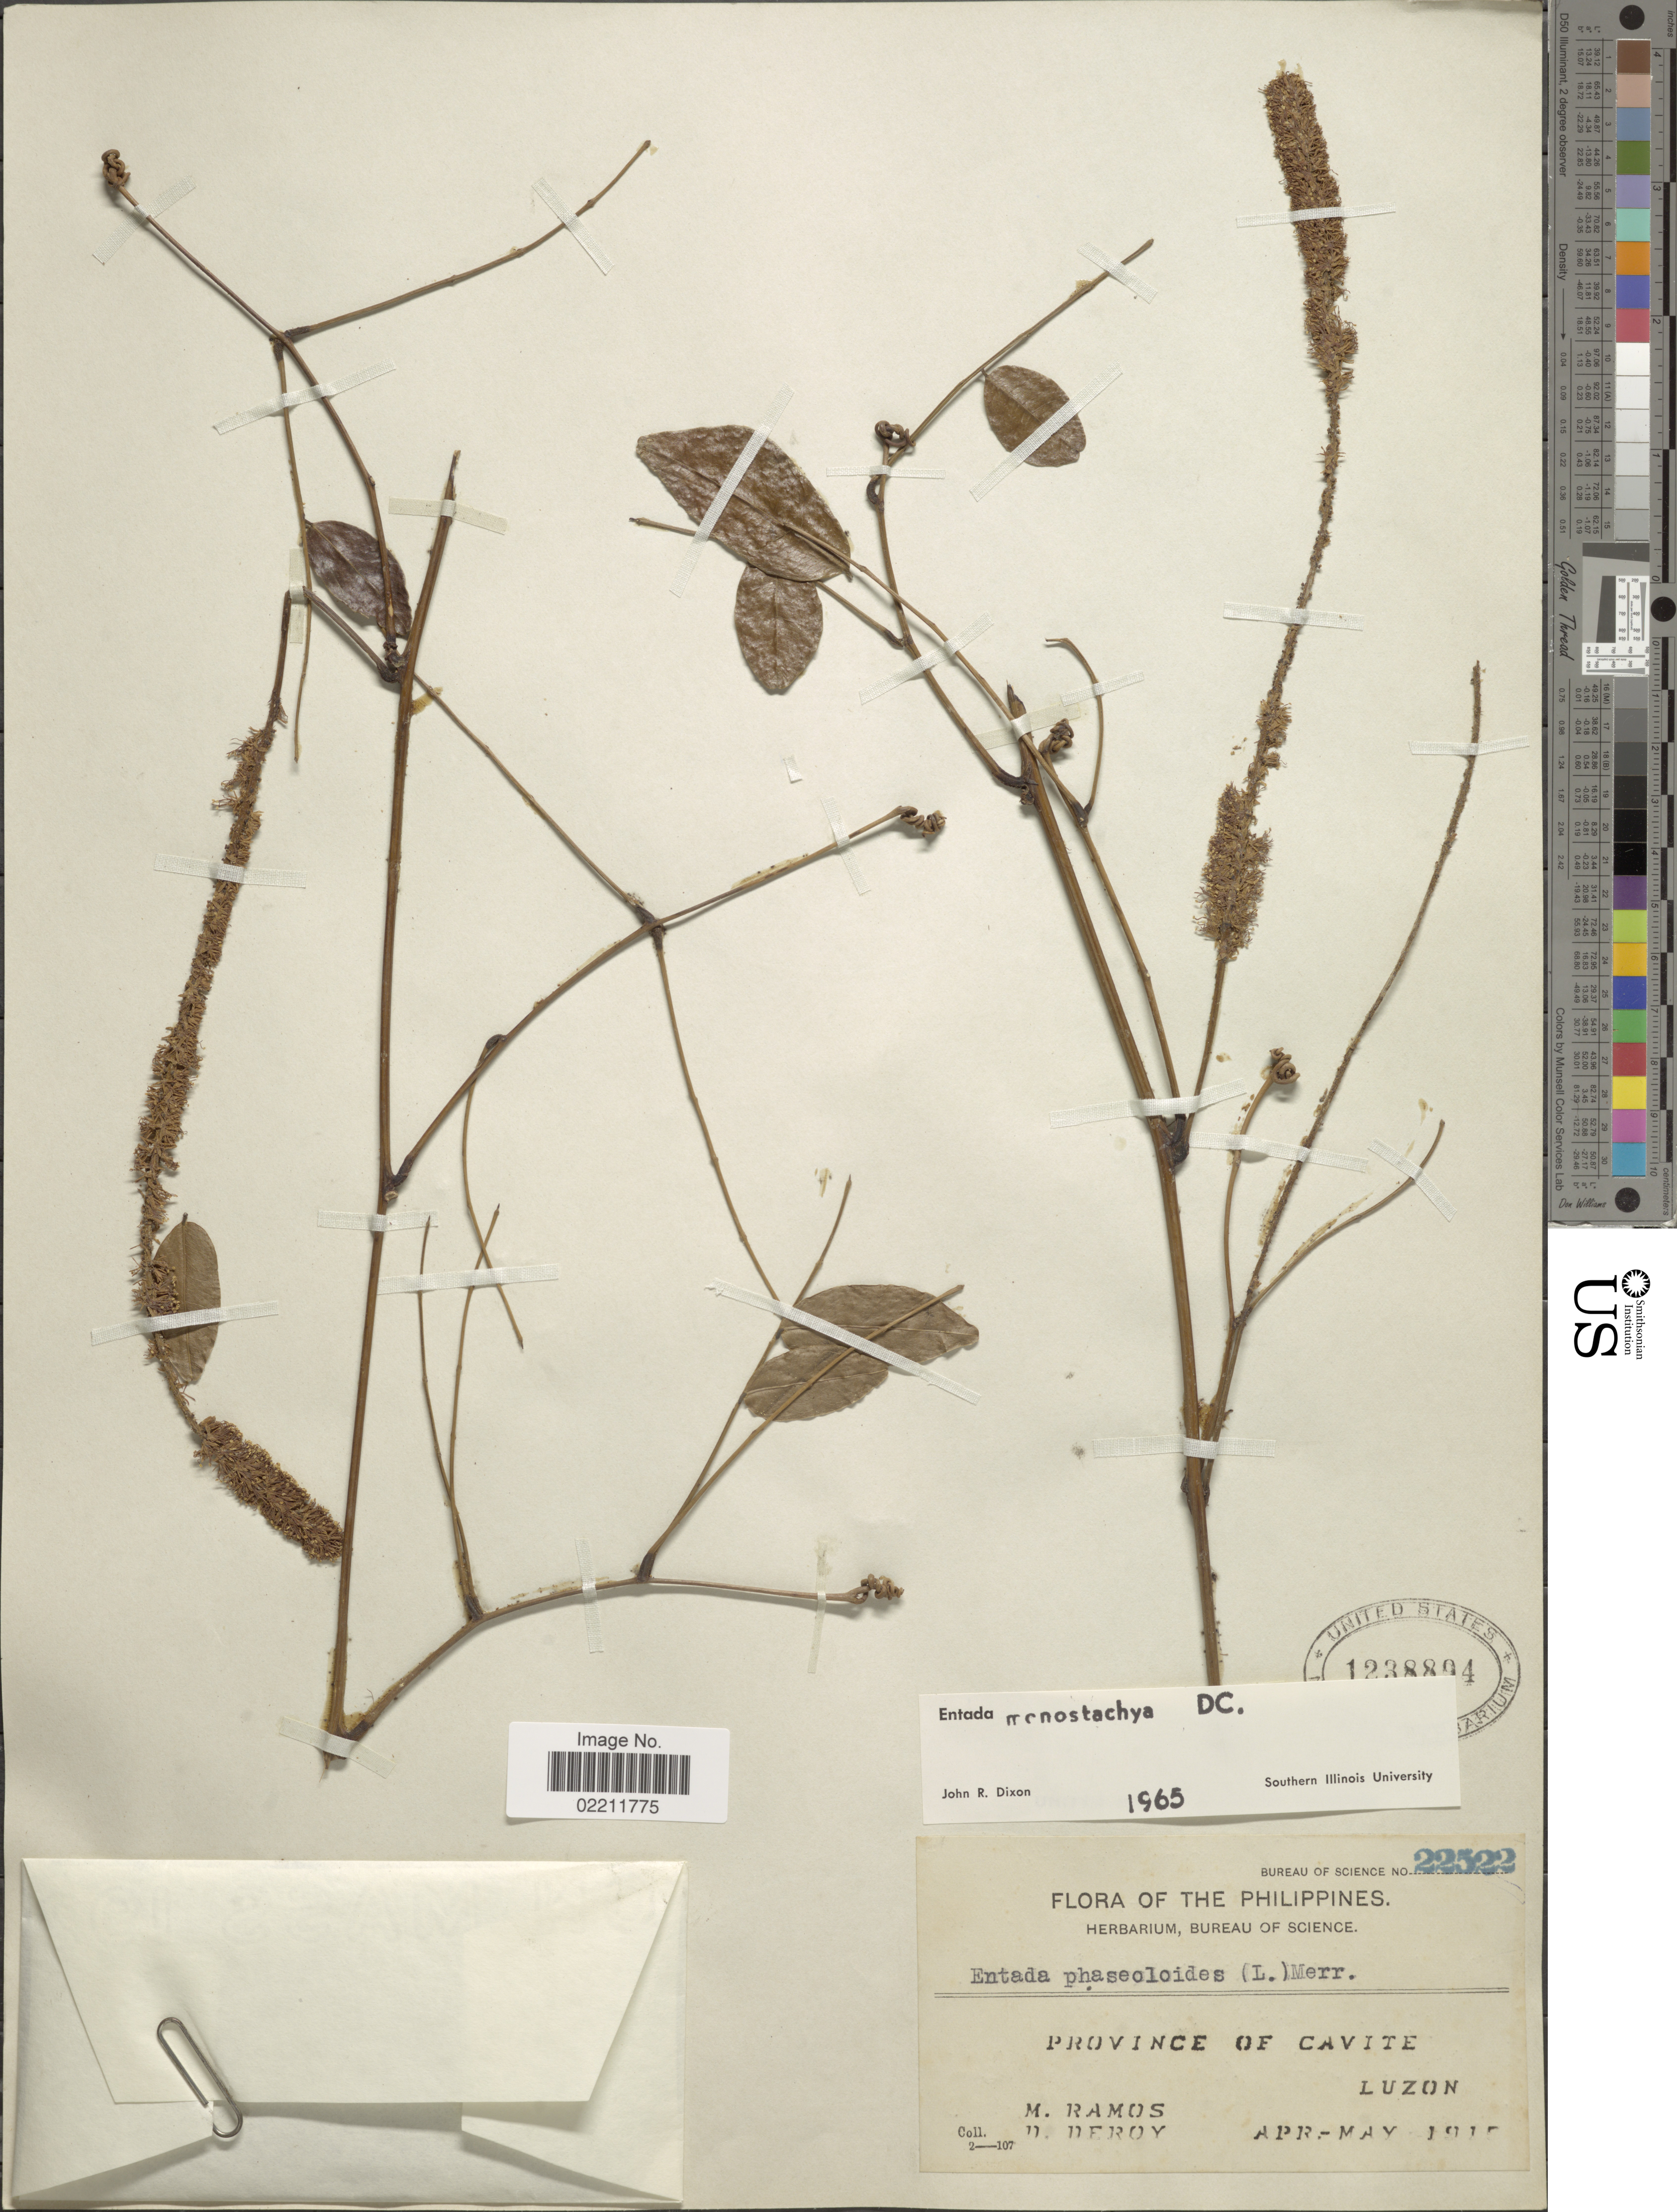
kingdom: Plantae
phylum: Tracheophyta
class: Magnoliopsida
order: Fabales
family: Fabaceae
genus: Entada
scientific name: Entada scandens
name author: Benth.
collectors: M. Ramos & D. Deroy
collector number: Bureau of Science 22522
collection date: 1915-04/1915-05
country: Philippines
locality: Province of Cavite, Luzon.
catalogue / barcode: US 1238894